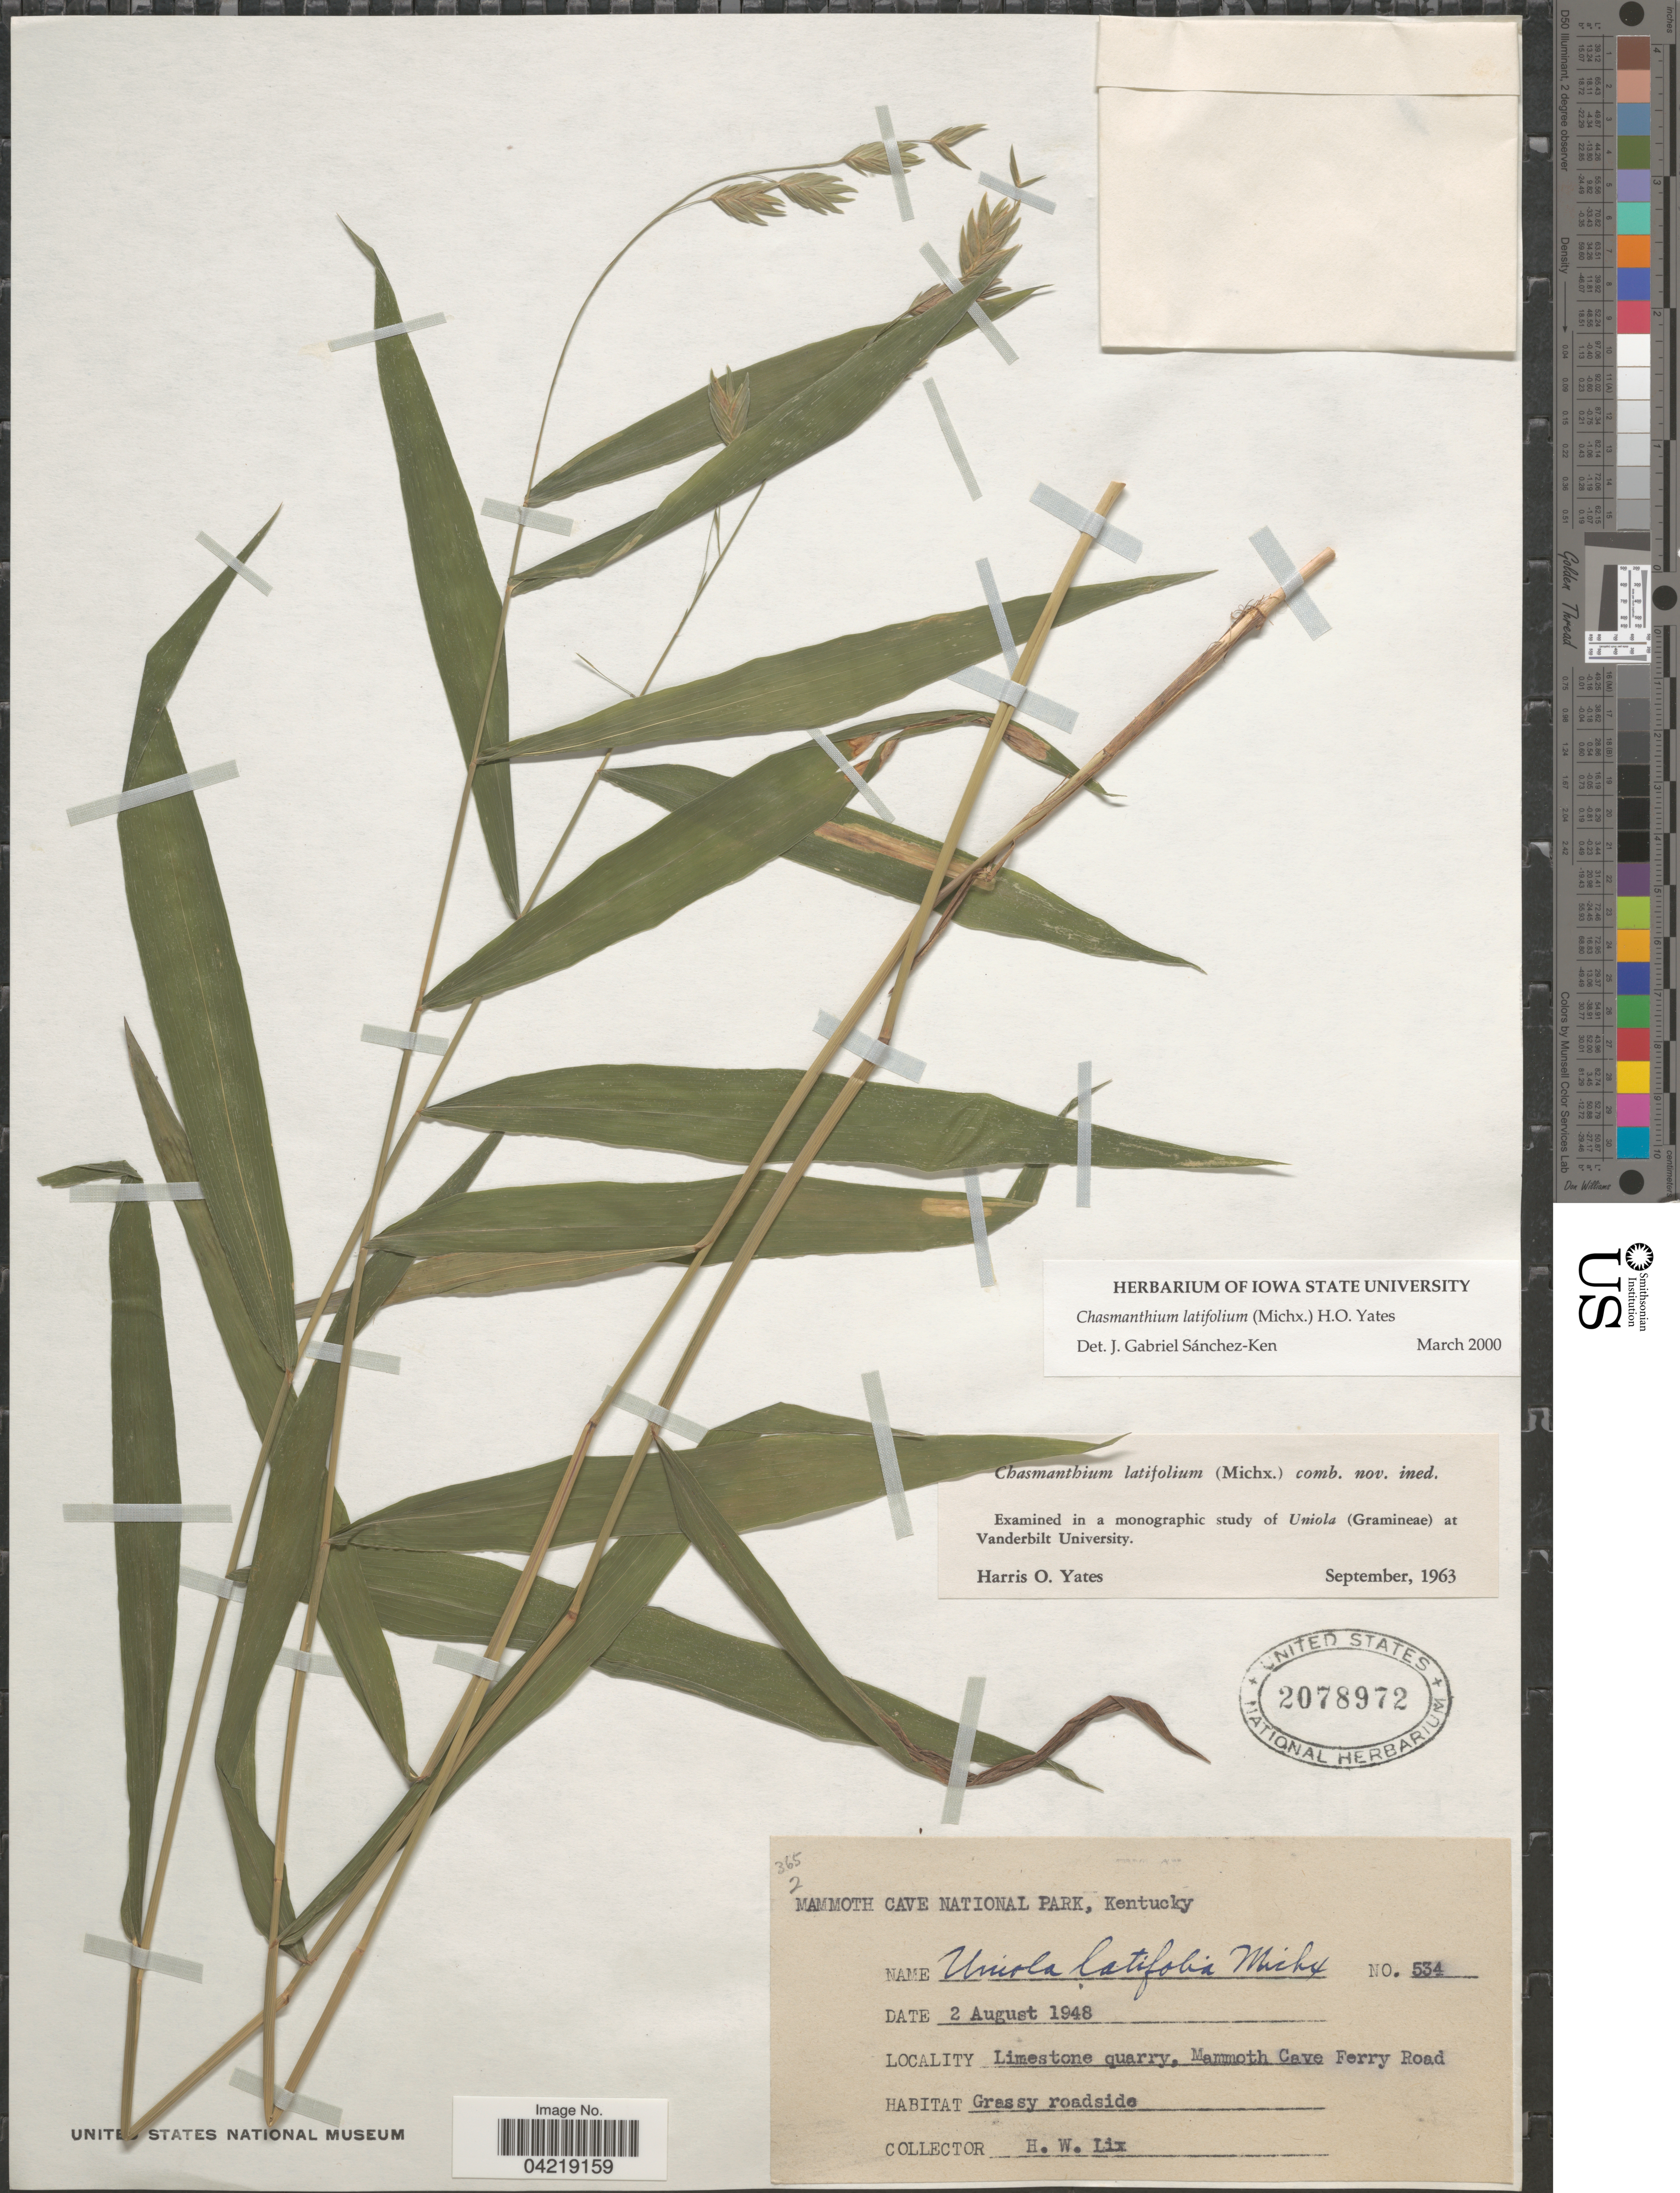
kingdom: Plantae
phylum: Tracheophyta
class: Liliopsida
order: Poales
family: Poaceae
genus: Chasmanthium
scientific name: Chasmanthium latifolium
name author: (Michx.) H.O. Yates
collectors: H. W. Lix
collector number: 534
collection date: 1948-08-02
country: United States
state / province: Kentucky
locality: Mammoth Cave National Park. Limestone quarry, Mammoth Cave Ferry Road.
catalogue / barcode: US 2078972